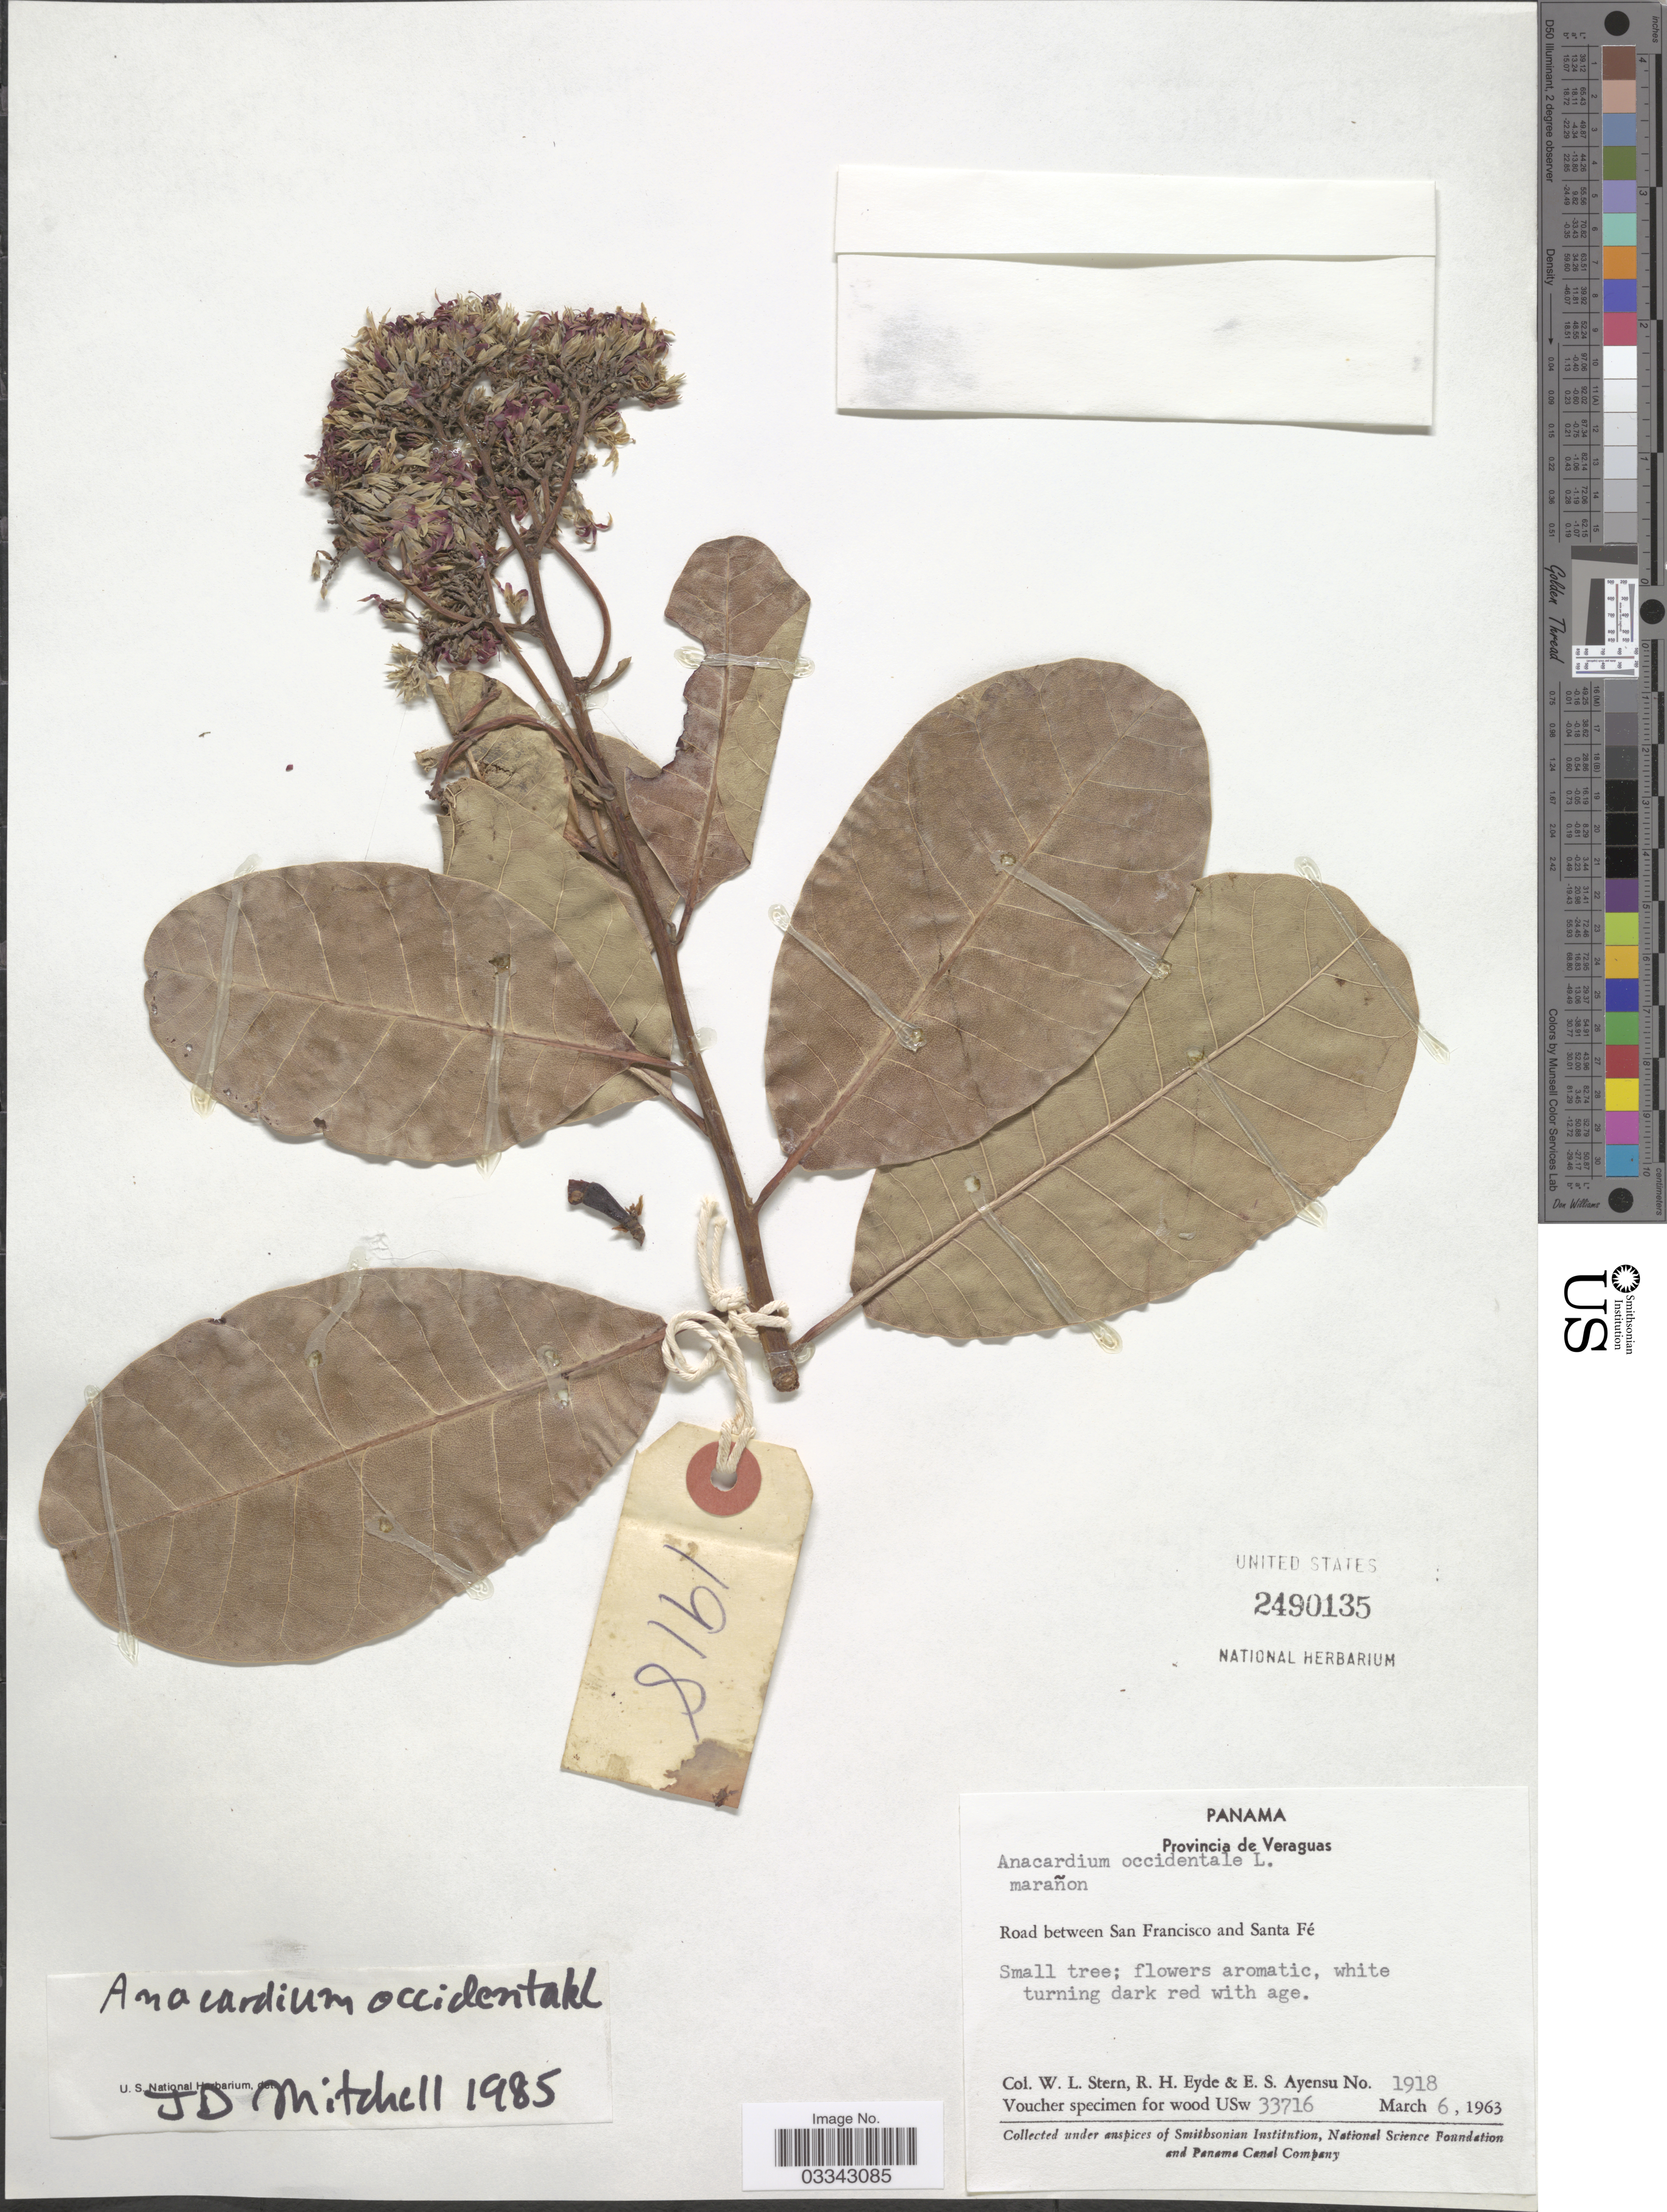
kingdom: Plantae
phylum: Tracheophyta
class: Magnoliopsida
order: Sapindales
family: Anacardiaceae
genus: Anacardium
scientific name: Anacardium occidentale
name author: L.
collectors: W. L. Stern, R. H. Eyde & E. S. Ayensu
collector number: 1918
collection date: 1963-03-06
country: Panama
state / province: Veraguas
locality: Road between San Francisco and Santa Fé.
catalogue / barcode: US 2490135